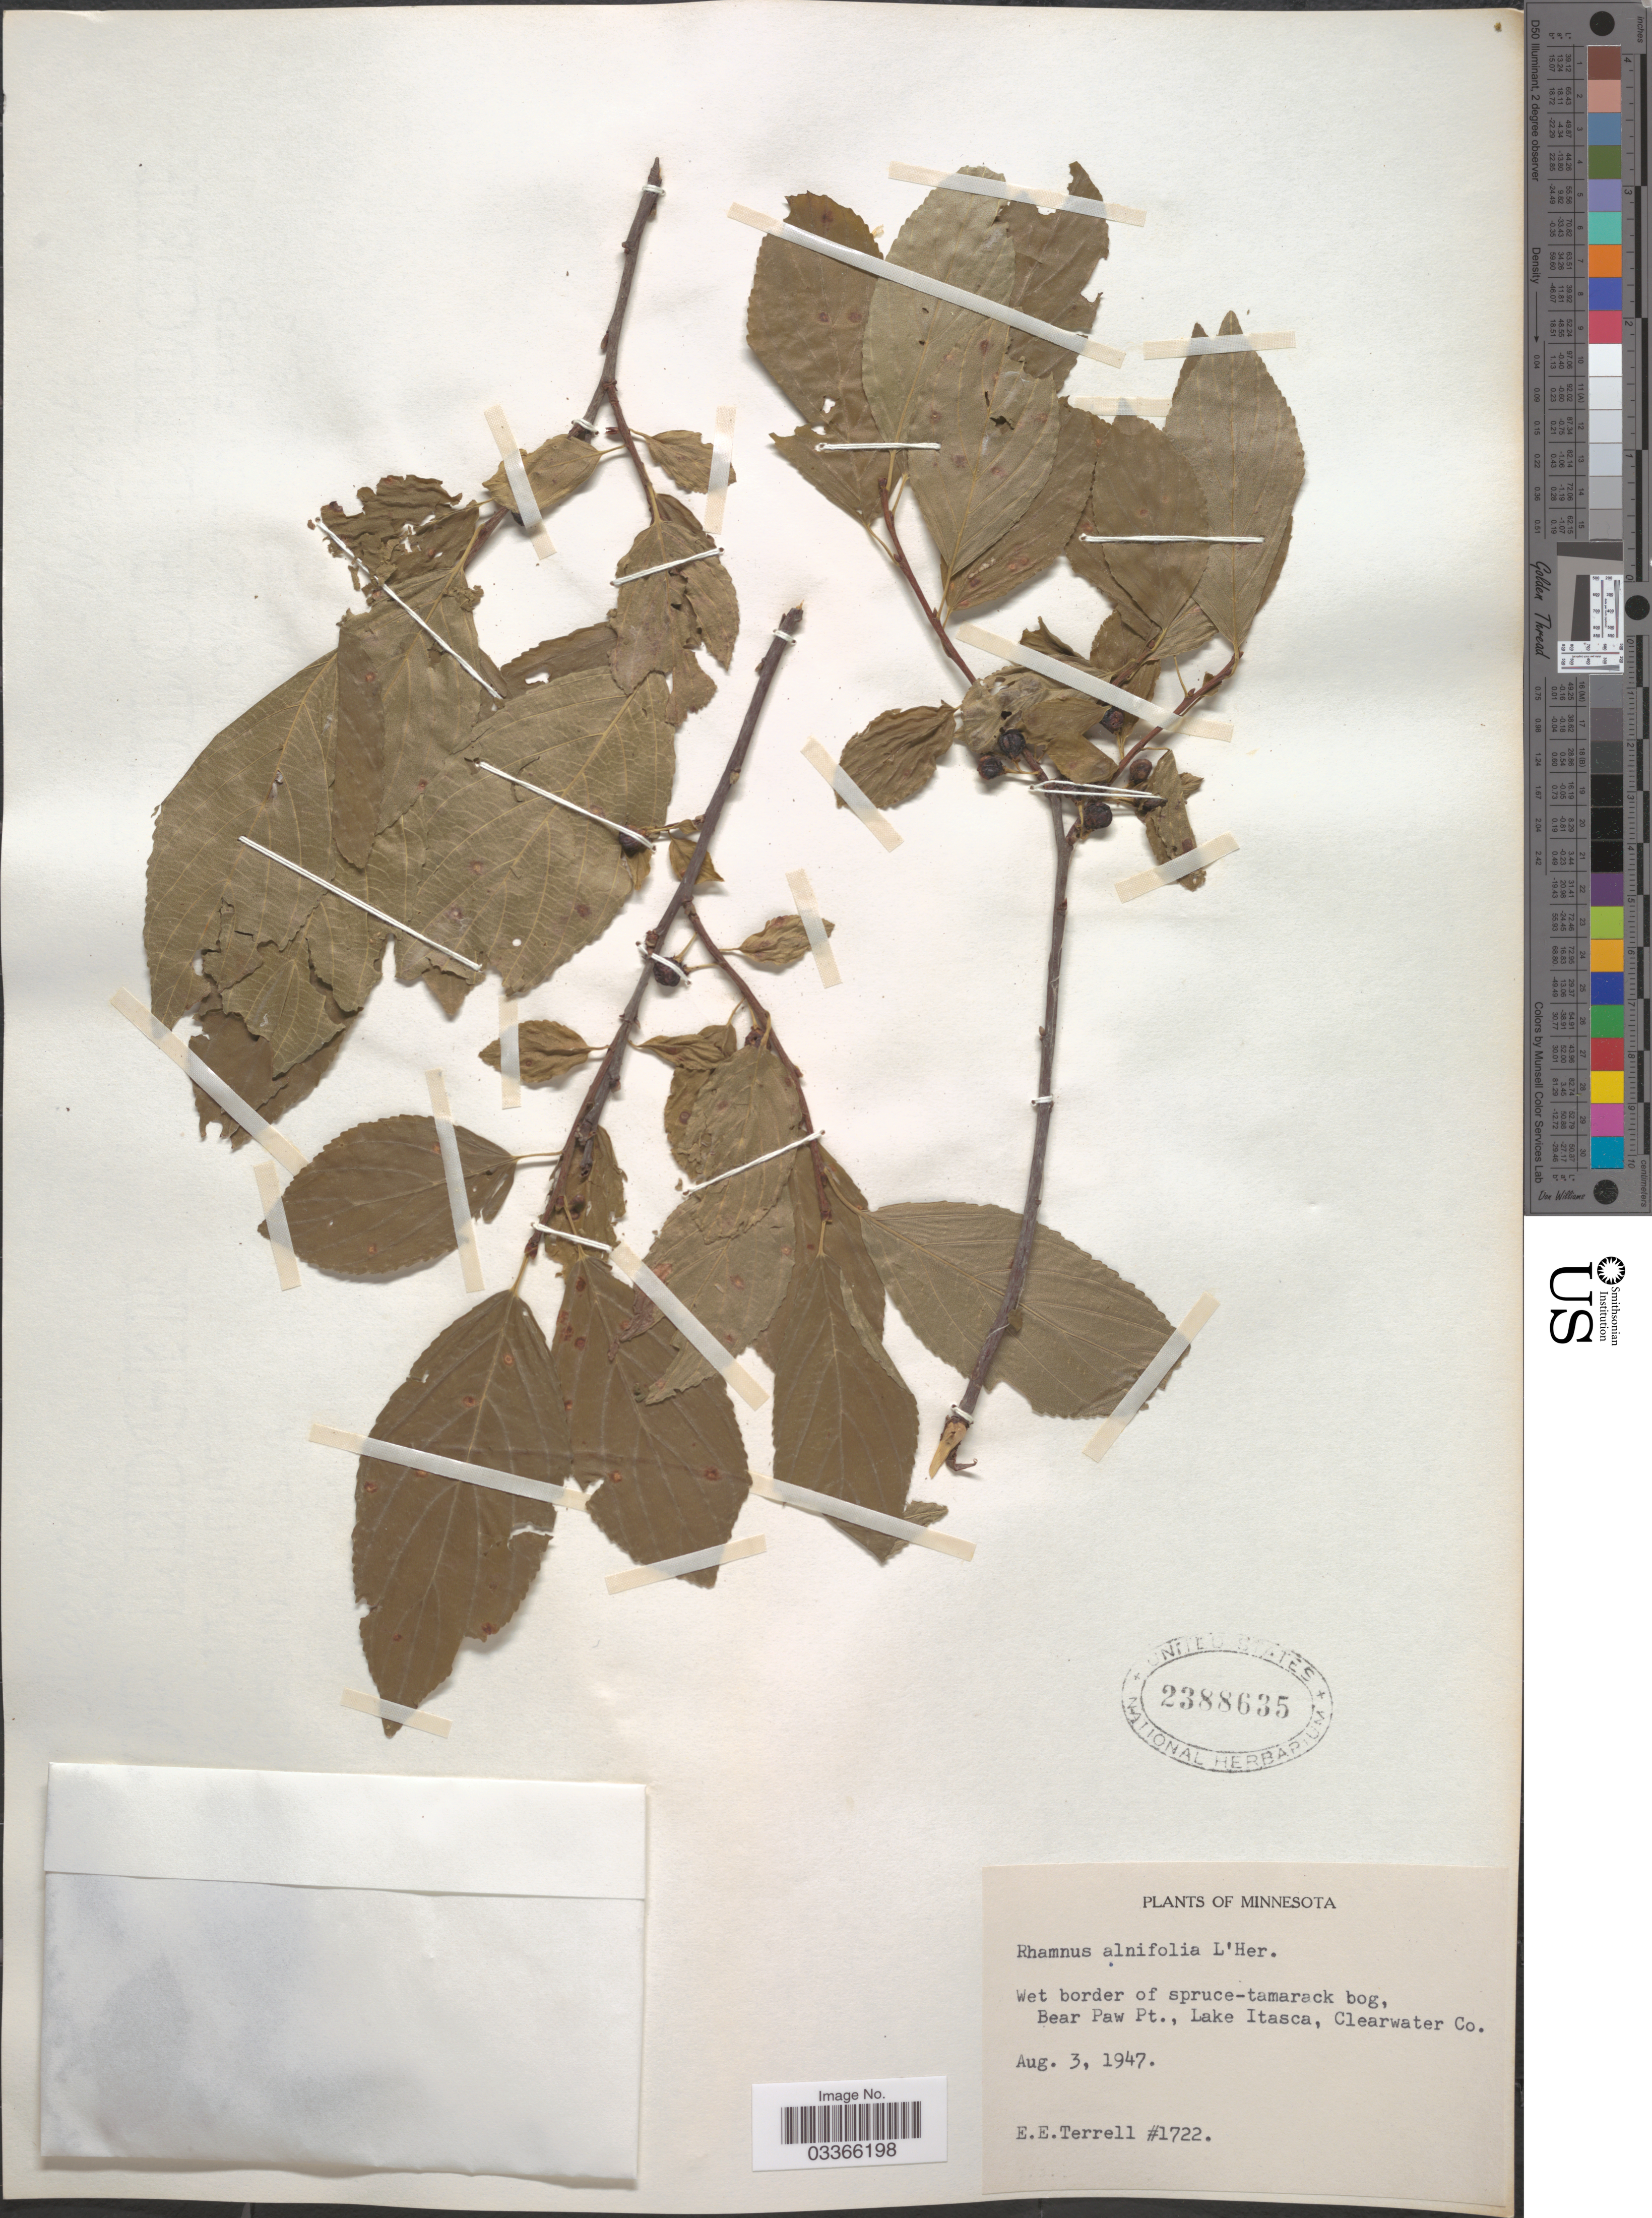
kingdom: Plantae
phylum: Tracheophyta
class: Magnoliopsida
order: Rosales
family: Rhamnaceae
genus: Rhamnus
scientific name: Rhamnus alnifolia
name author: L'Hér.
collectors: E. E. Terrell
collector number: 1722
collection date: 1947-08-03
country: United States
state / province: Minnesota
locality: Bear Paw Pt., Lake Itasca, Clearwater Co.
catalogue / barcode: US 2388635